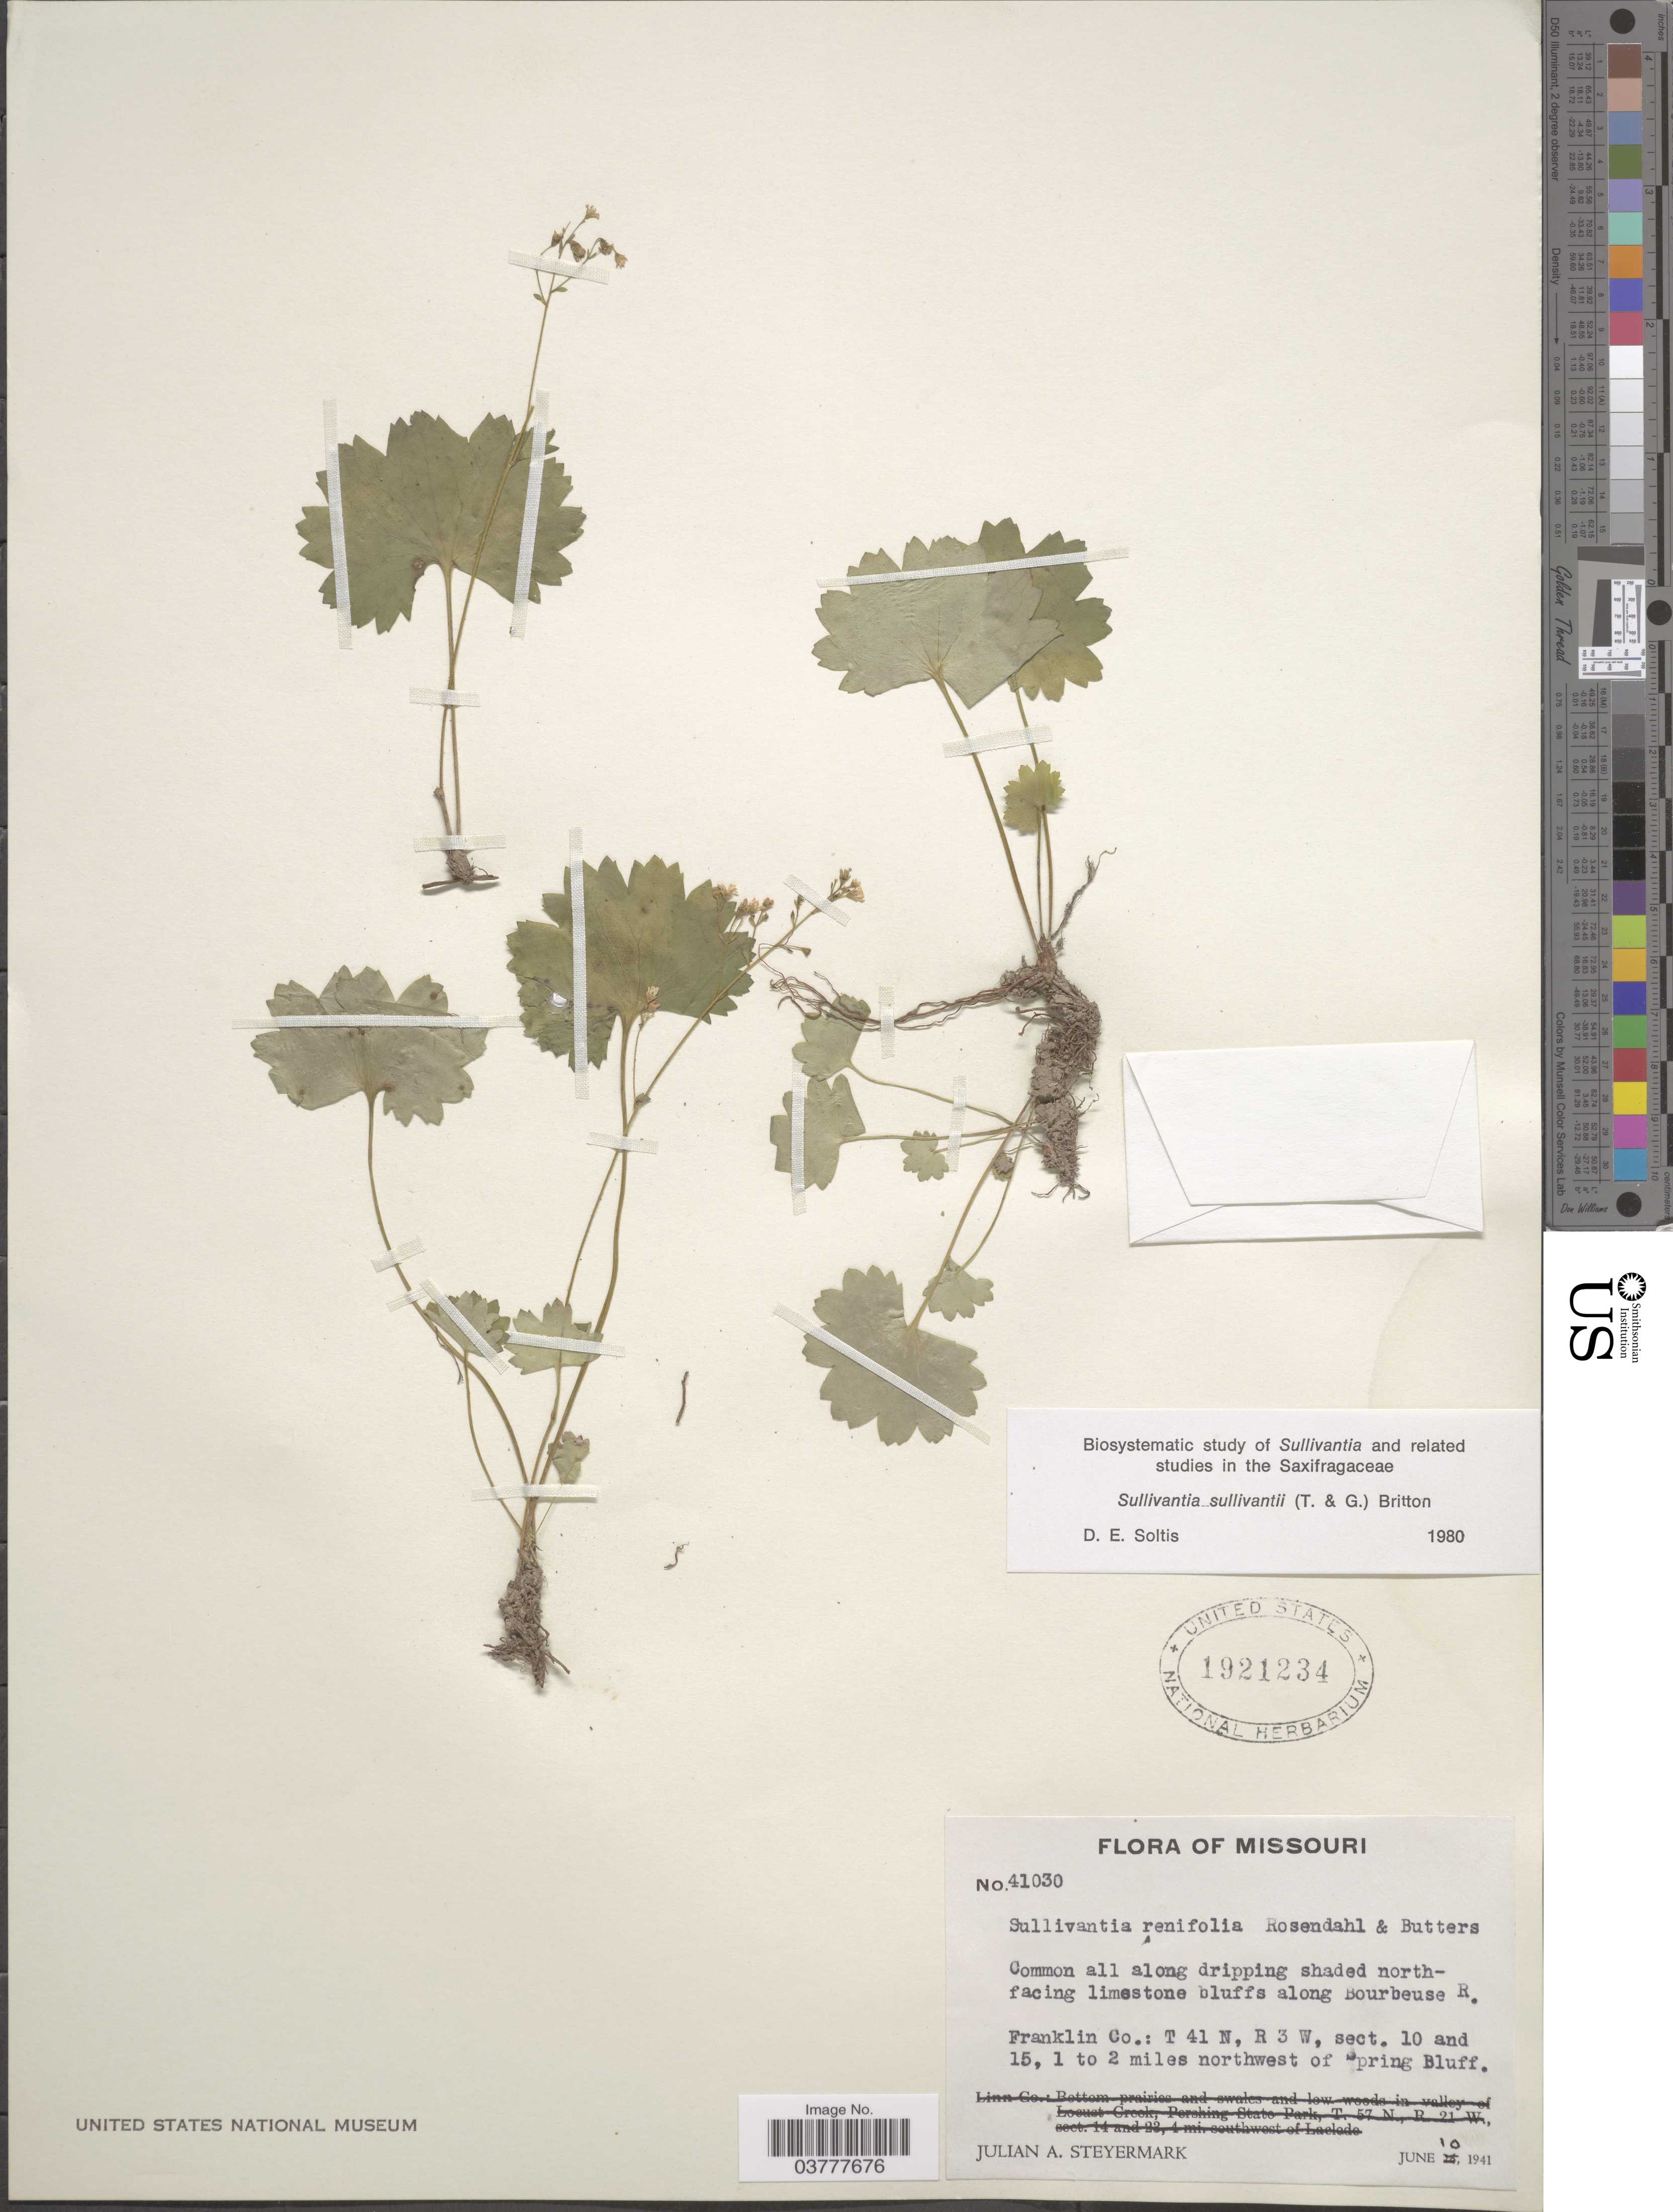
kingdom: Plantae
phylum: Tracheophyta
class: Magnoliopsida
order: Saxifragales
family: Saxifragaceae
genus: Sullivantia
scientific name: Sullivantia sullivantii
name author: (Torr. & A. Gray) Britton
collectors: J. Steyermark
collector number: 41030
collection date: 1941-06-10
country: United States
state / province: Missouri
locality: Bluffs along Bourbeuse R. Franklin Co.: T 41 N, R 3 W, sect. 10 and 15, 1 to 2 miles northwest of Spring Bluff.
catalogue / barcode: US 1921234